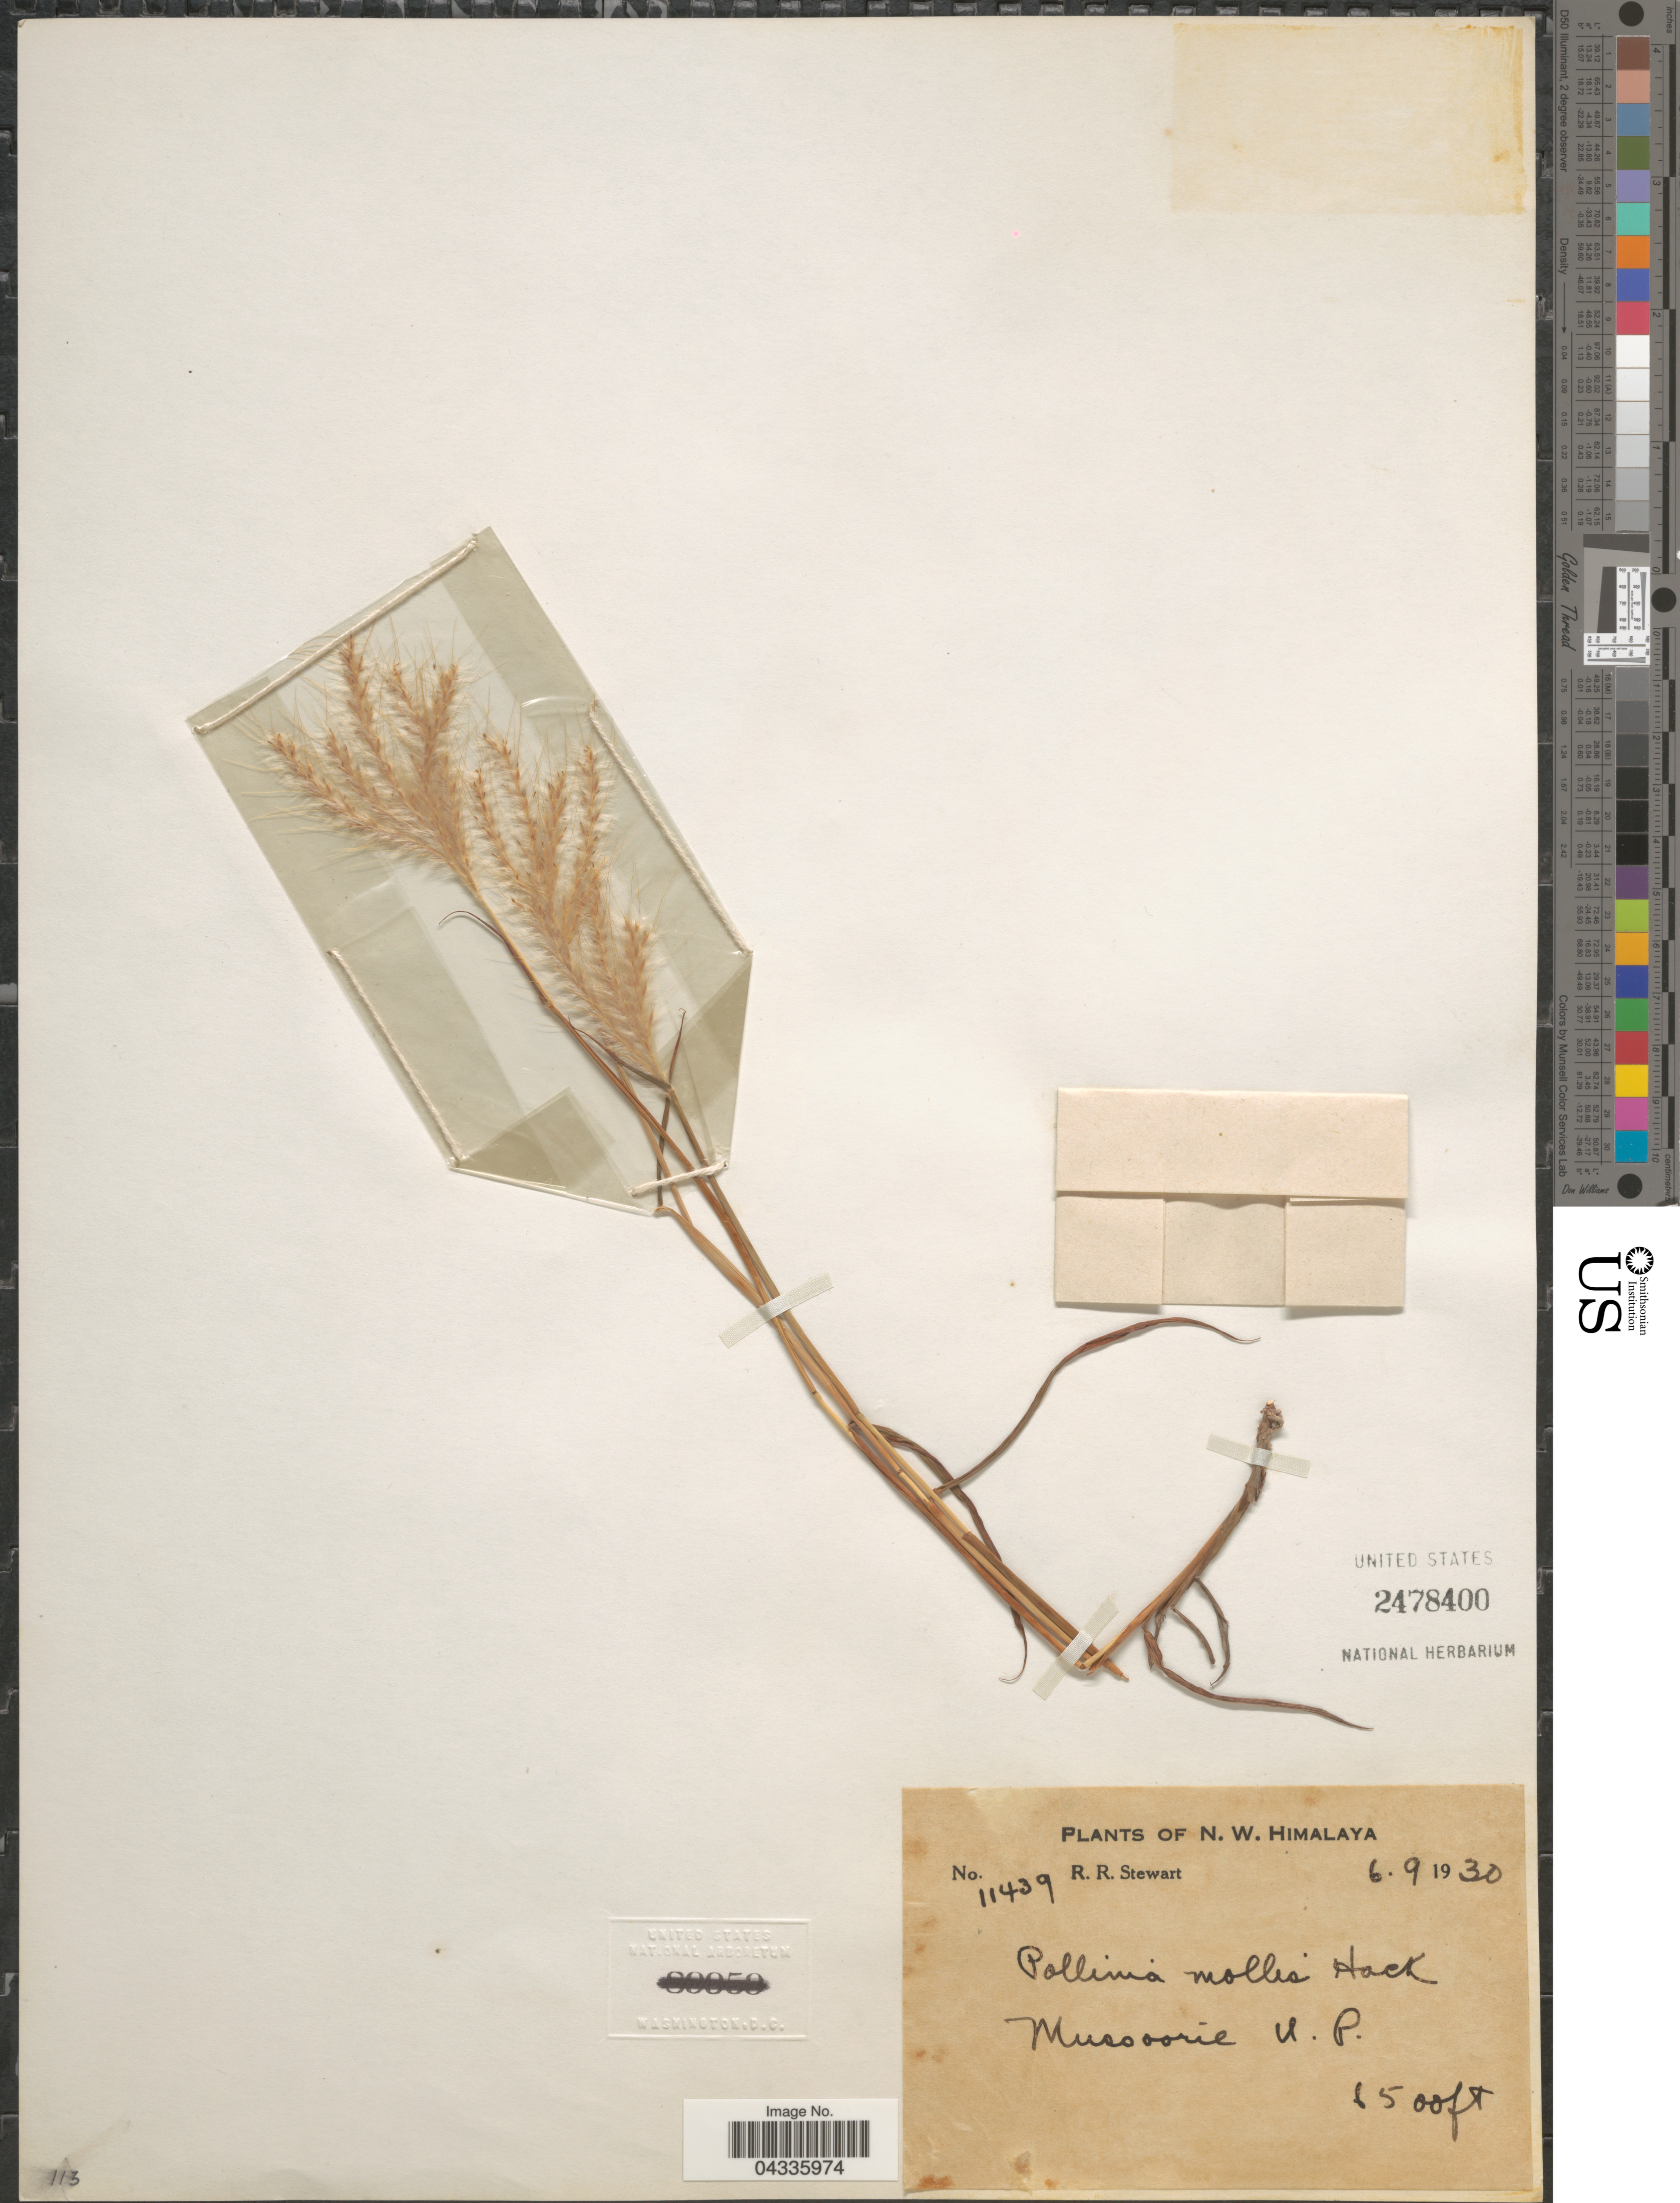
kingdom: Plantae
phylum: Tracheophyta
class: Liliopsida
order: Poales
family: Poaceae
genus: Eulalia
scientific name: Eulalia mollis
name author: (Griseb.) Kuntze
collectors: R. Stewart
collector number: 11439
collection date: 1930-09-06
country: India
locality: N. W. Himalaya. Mussoorie U.P.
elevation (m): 1981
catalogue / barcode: US 2478400